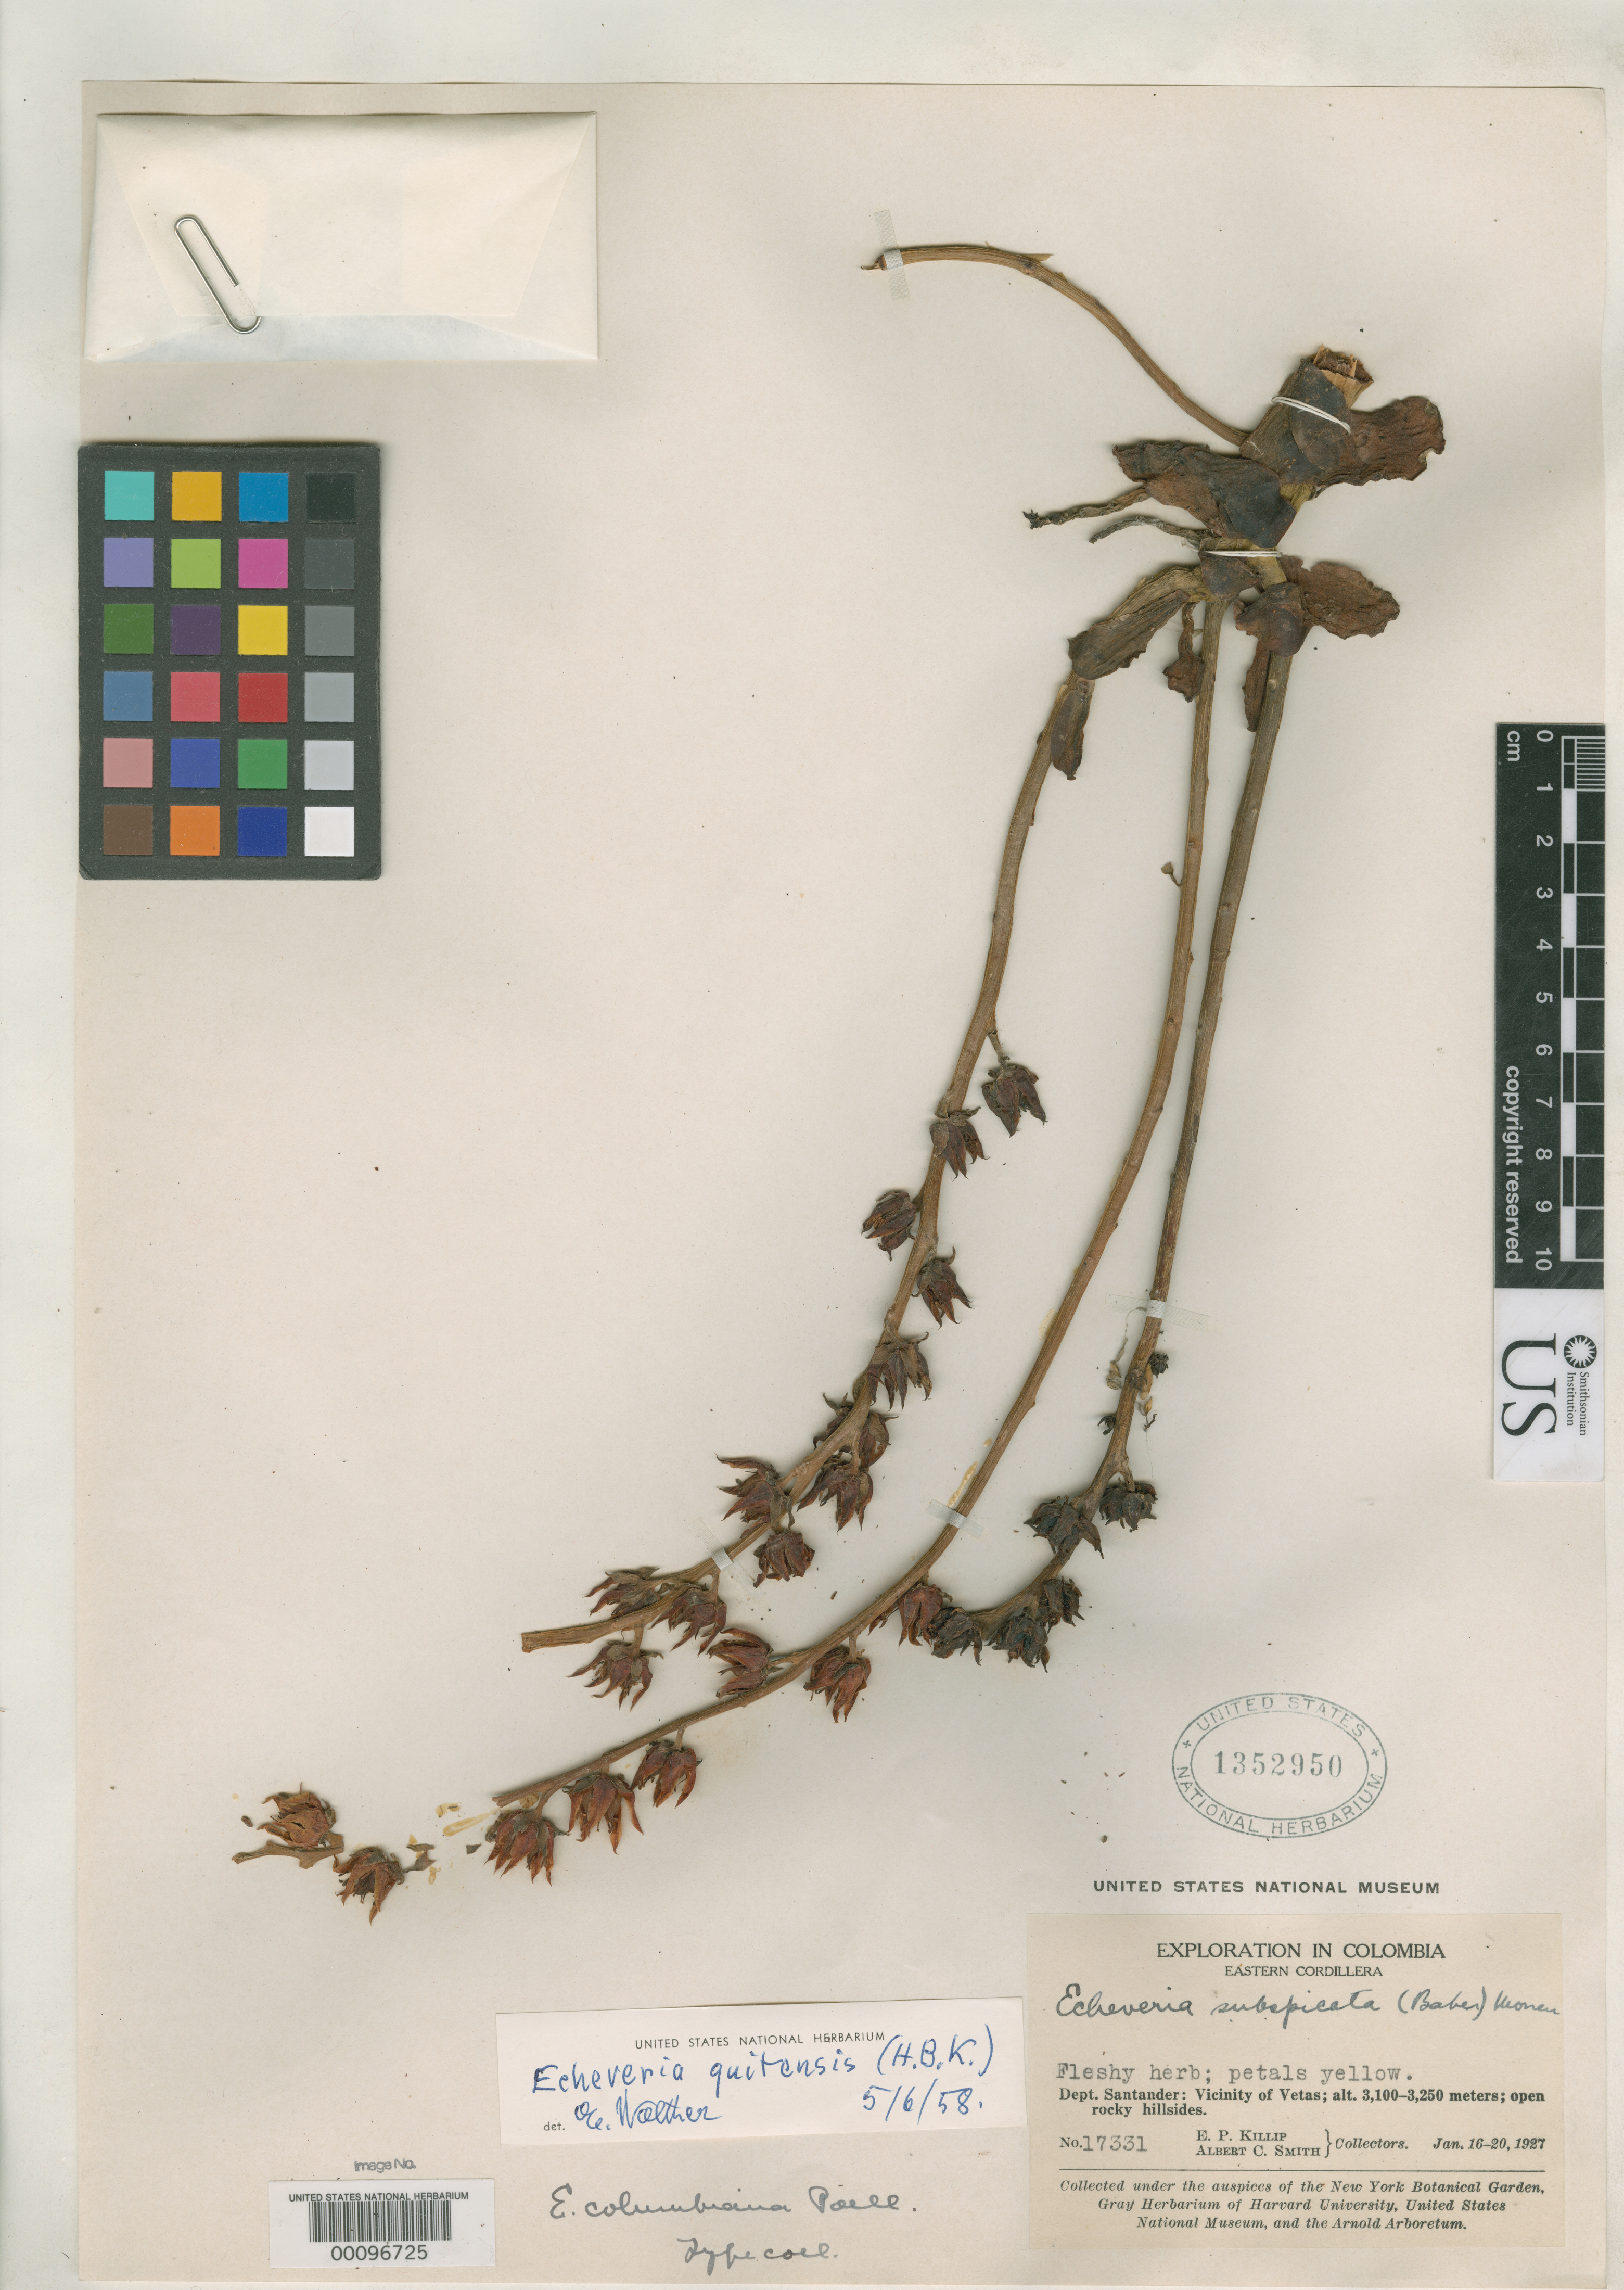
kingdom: Plantae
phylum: Tracheophyta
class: Magnoliopsida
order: Saxifragales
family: Crassulaceae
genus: Echeveria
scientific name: Echeveria columbiana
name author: Poelln.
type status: Syntype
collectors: E. P. Killip & A. C. Smith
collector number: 17331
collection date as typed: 16 Jan 1927 to 20 Jan 1927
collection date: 1927-01-16/1927-01-20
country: Colombia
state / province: Santander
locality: Vicinity of Vetas.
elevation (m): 3100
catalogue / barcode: US 1352950